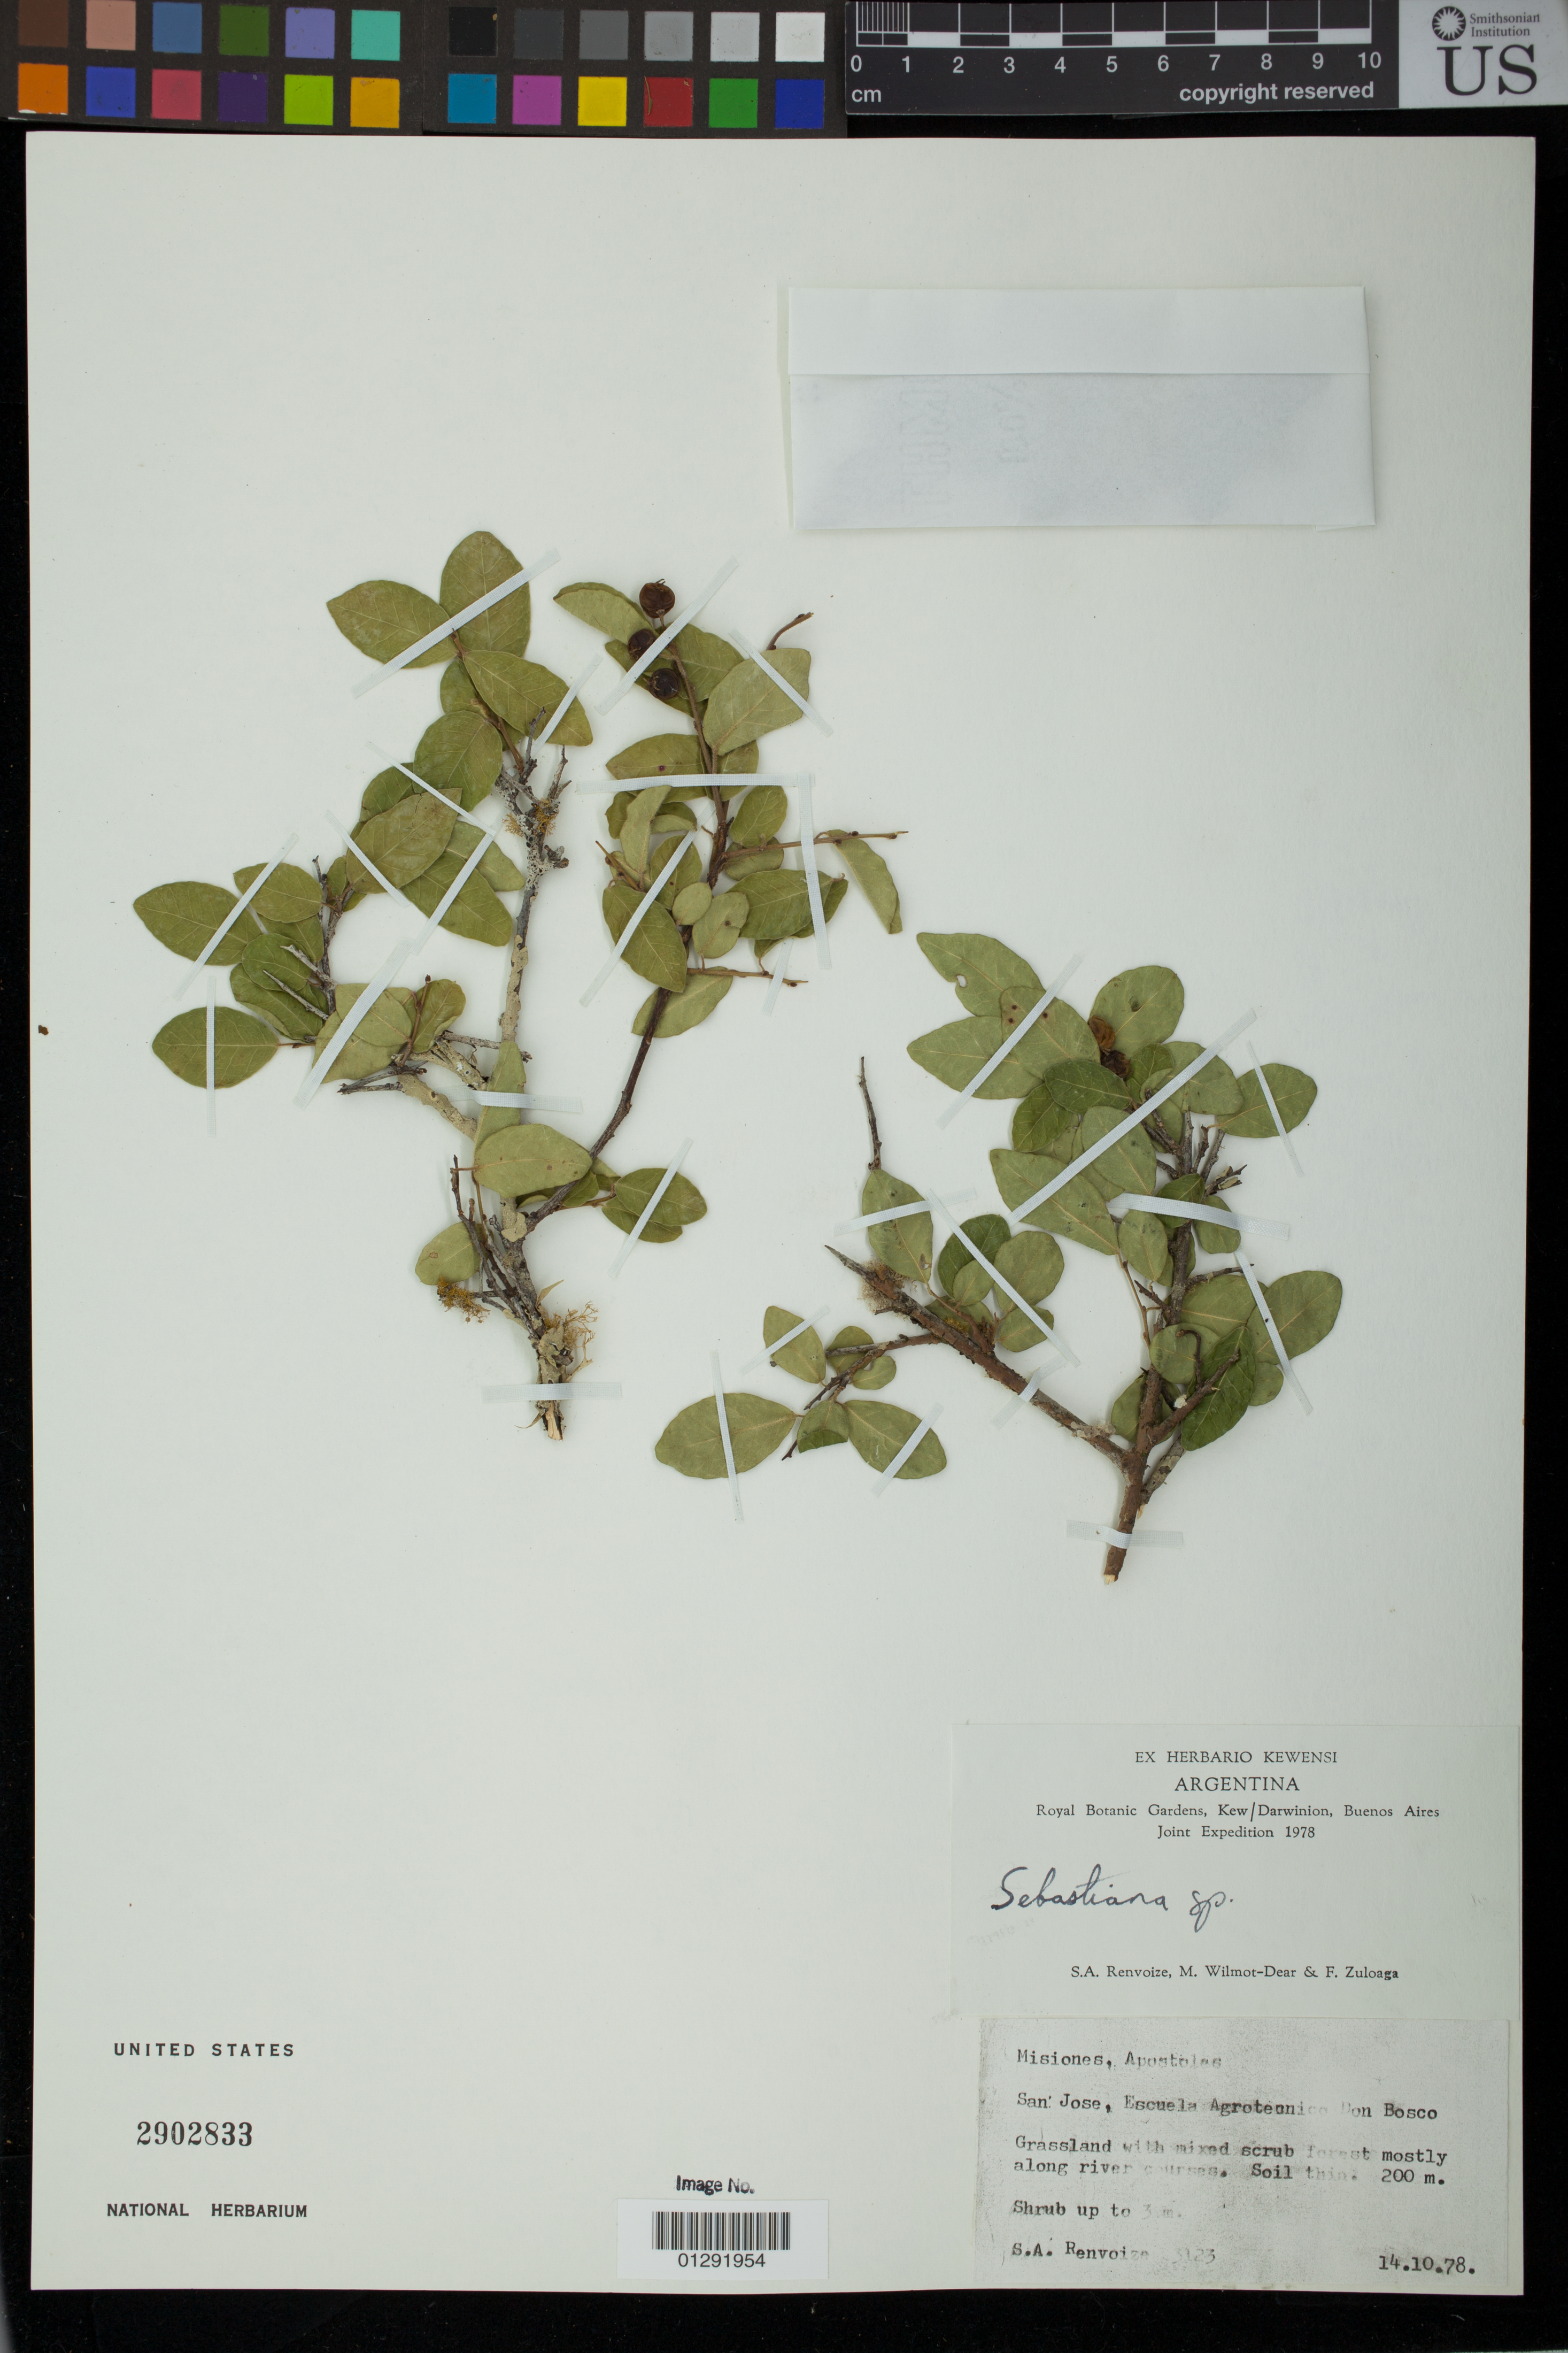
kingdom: Plantae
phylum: Tracheophyta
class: Magnoliopsida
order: Malpighiales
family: Euphorbiaceae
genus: Sebastiania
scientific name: Sebastiania sp.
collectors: S. A. Renvoize, M. Wilmot-Dear & F. Zuloaga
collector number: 3123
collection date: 1978-10-14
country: Argentina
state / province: Misiones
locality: Apostoles. San Jose, Escuela Agrotecnica Don Bosco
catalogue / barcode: US 2902833